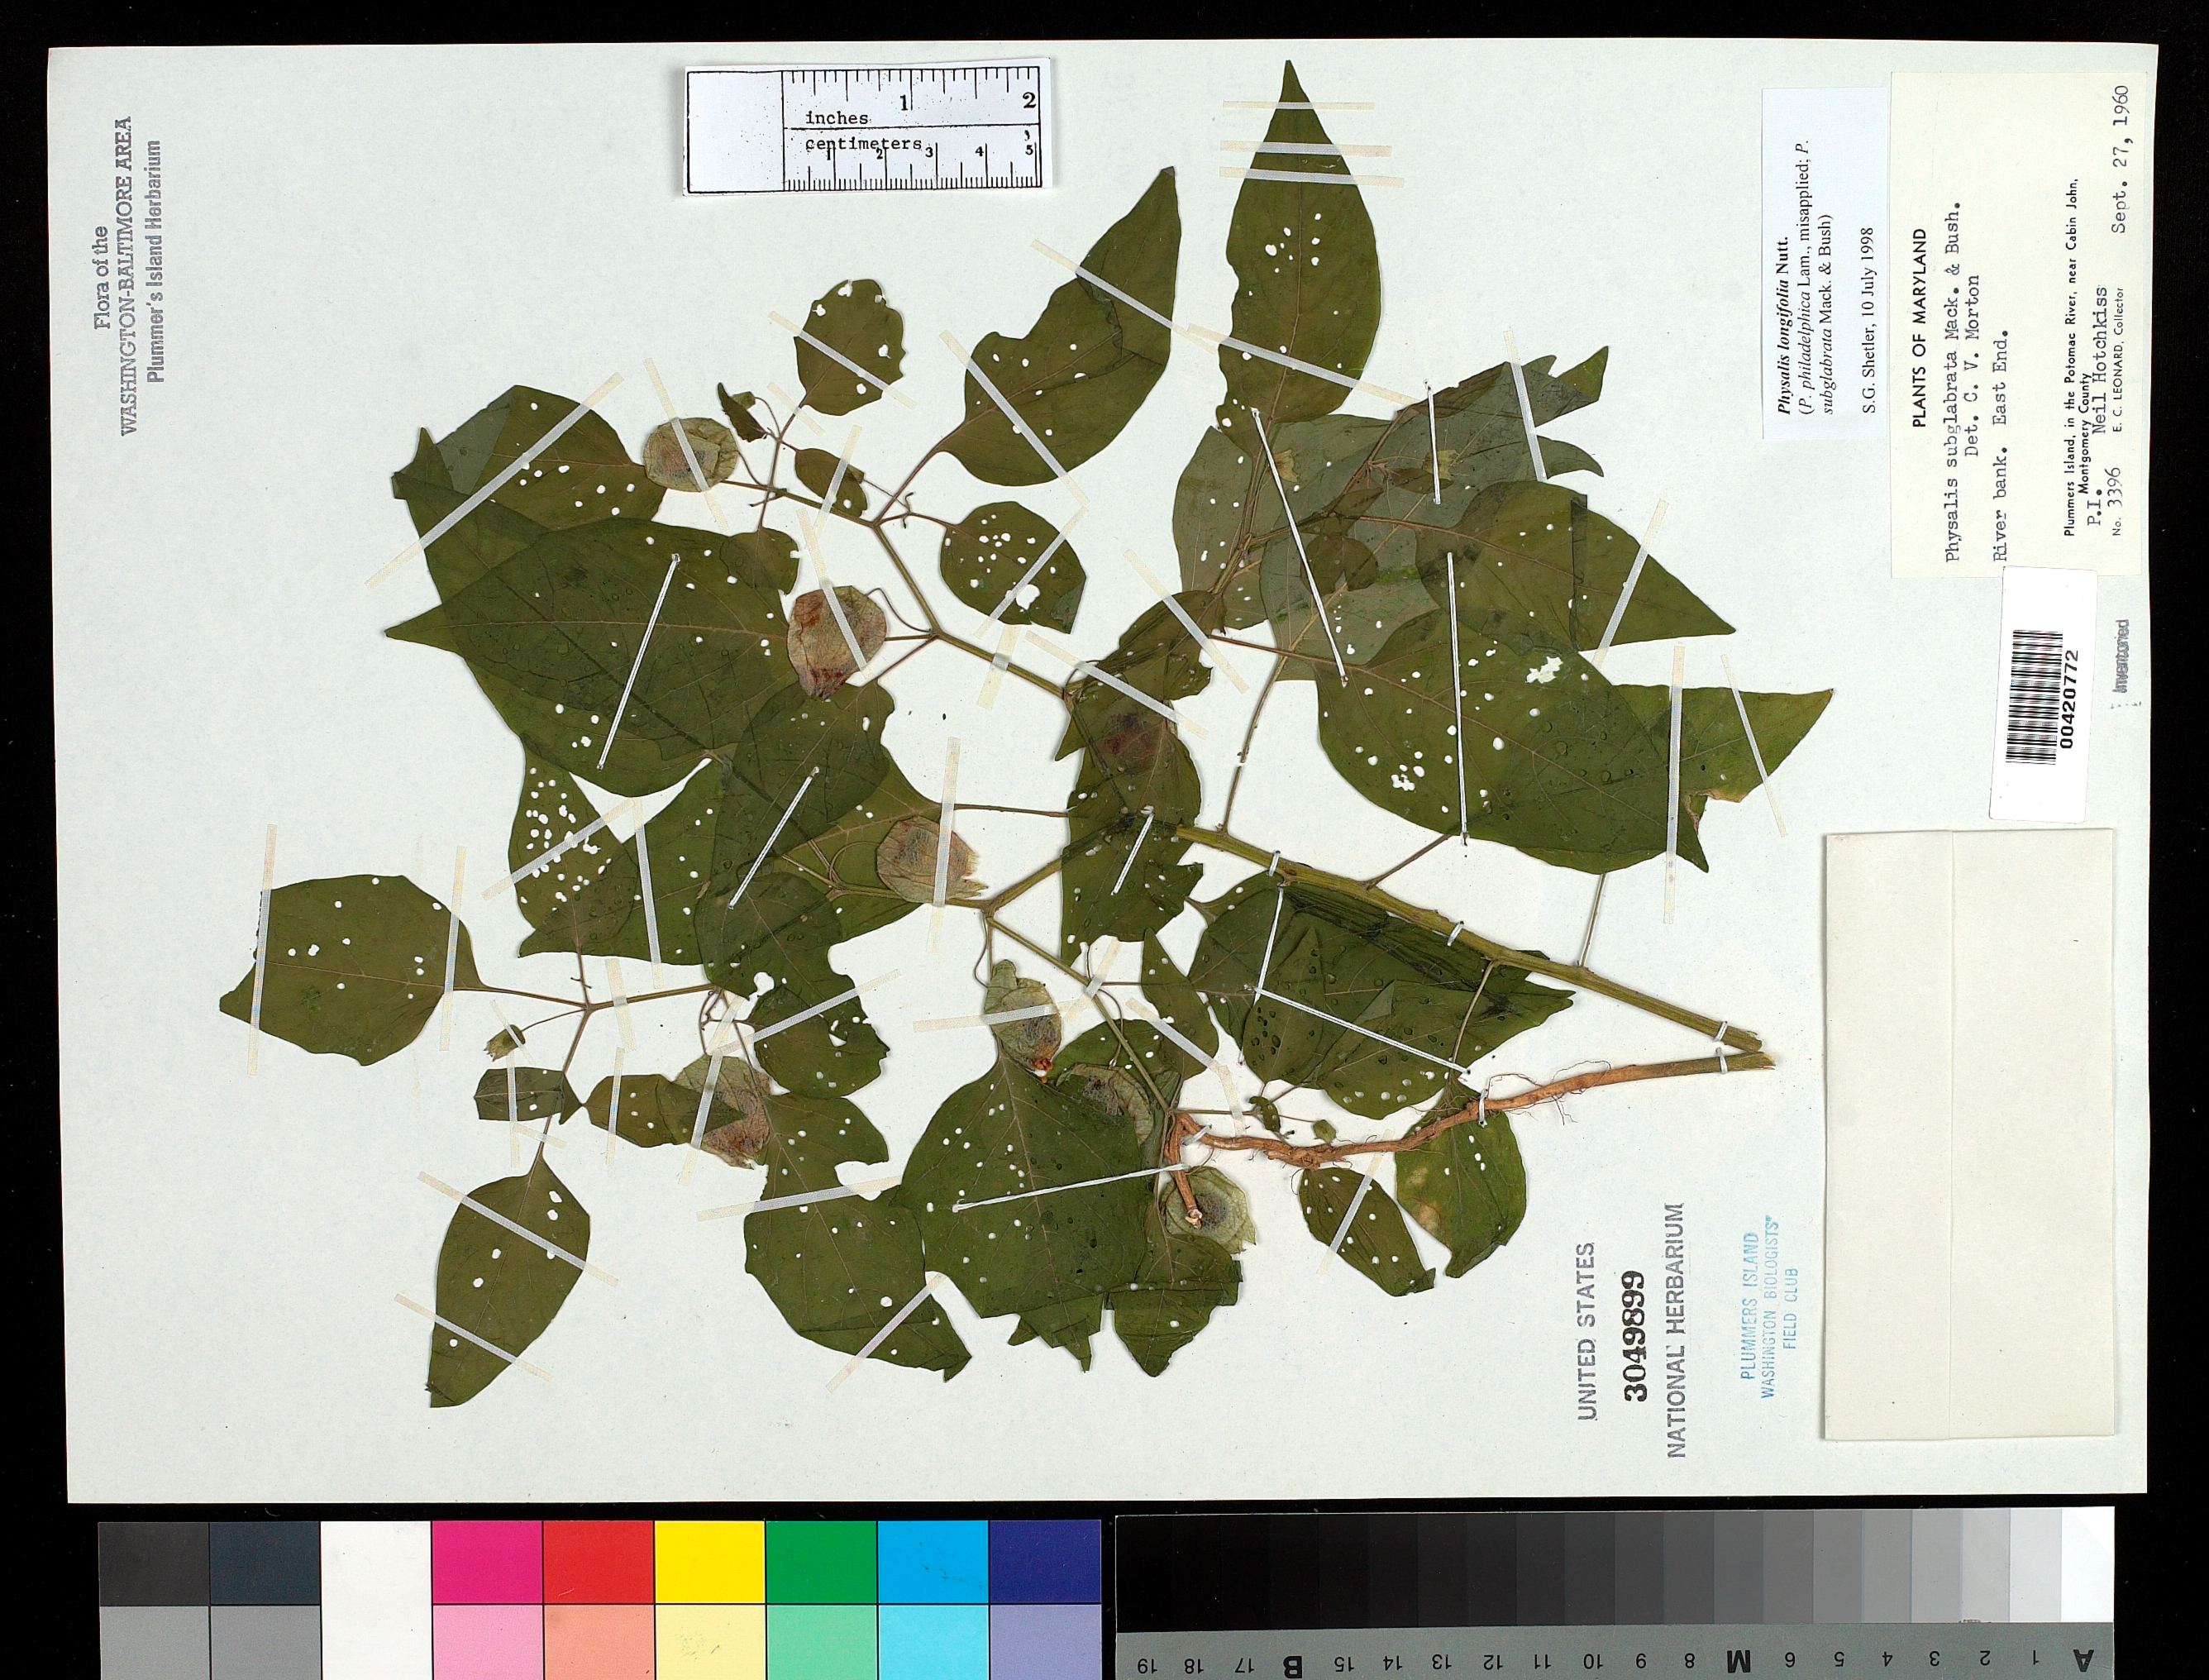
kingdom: Plantae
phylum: Tracheophyta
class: Magnoliopsida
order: Solanales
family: Solanaceae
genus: Physalis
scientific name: Physalis longifolia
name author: Nutt.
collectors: E. C. Leonard & N. Hotchkiss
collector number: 3396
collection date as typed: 27 Sep 1960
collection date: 1960-09-27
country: United States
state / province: Maryland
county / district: Montgomery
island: Plummers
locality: Plummer's Island; river bank, east end Plummers Island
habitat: River bank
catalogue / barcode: US 3049899